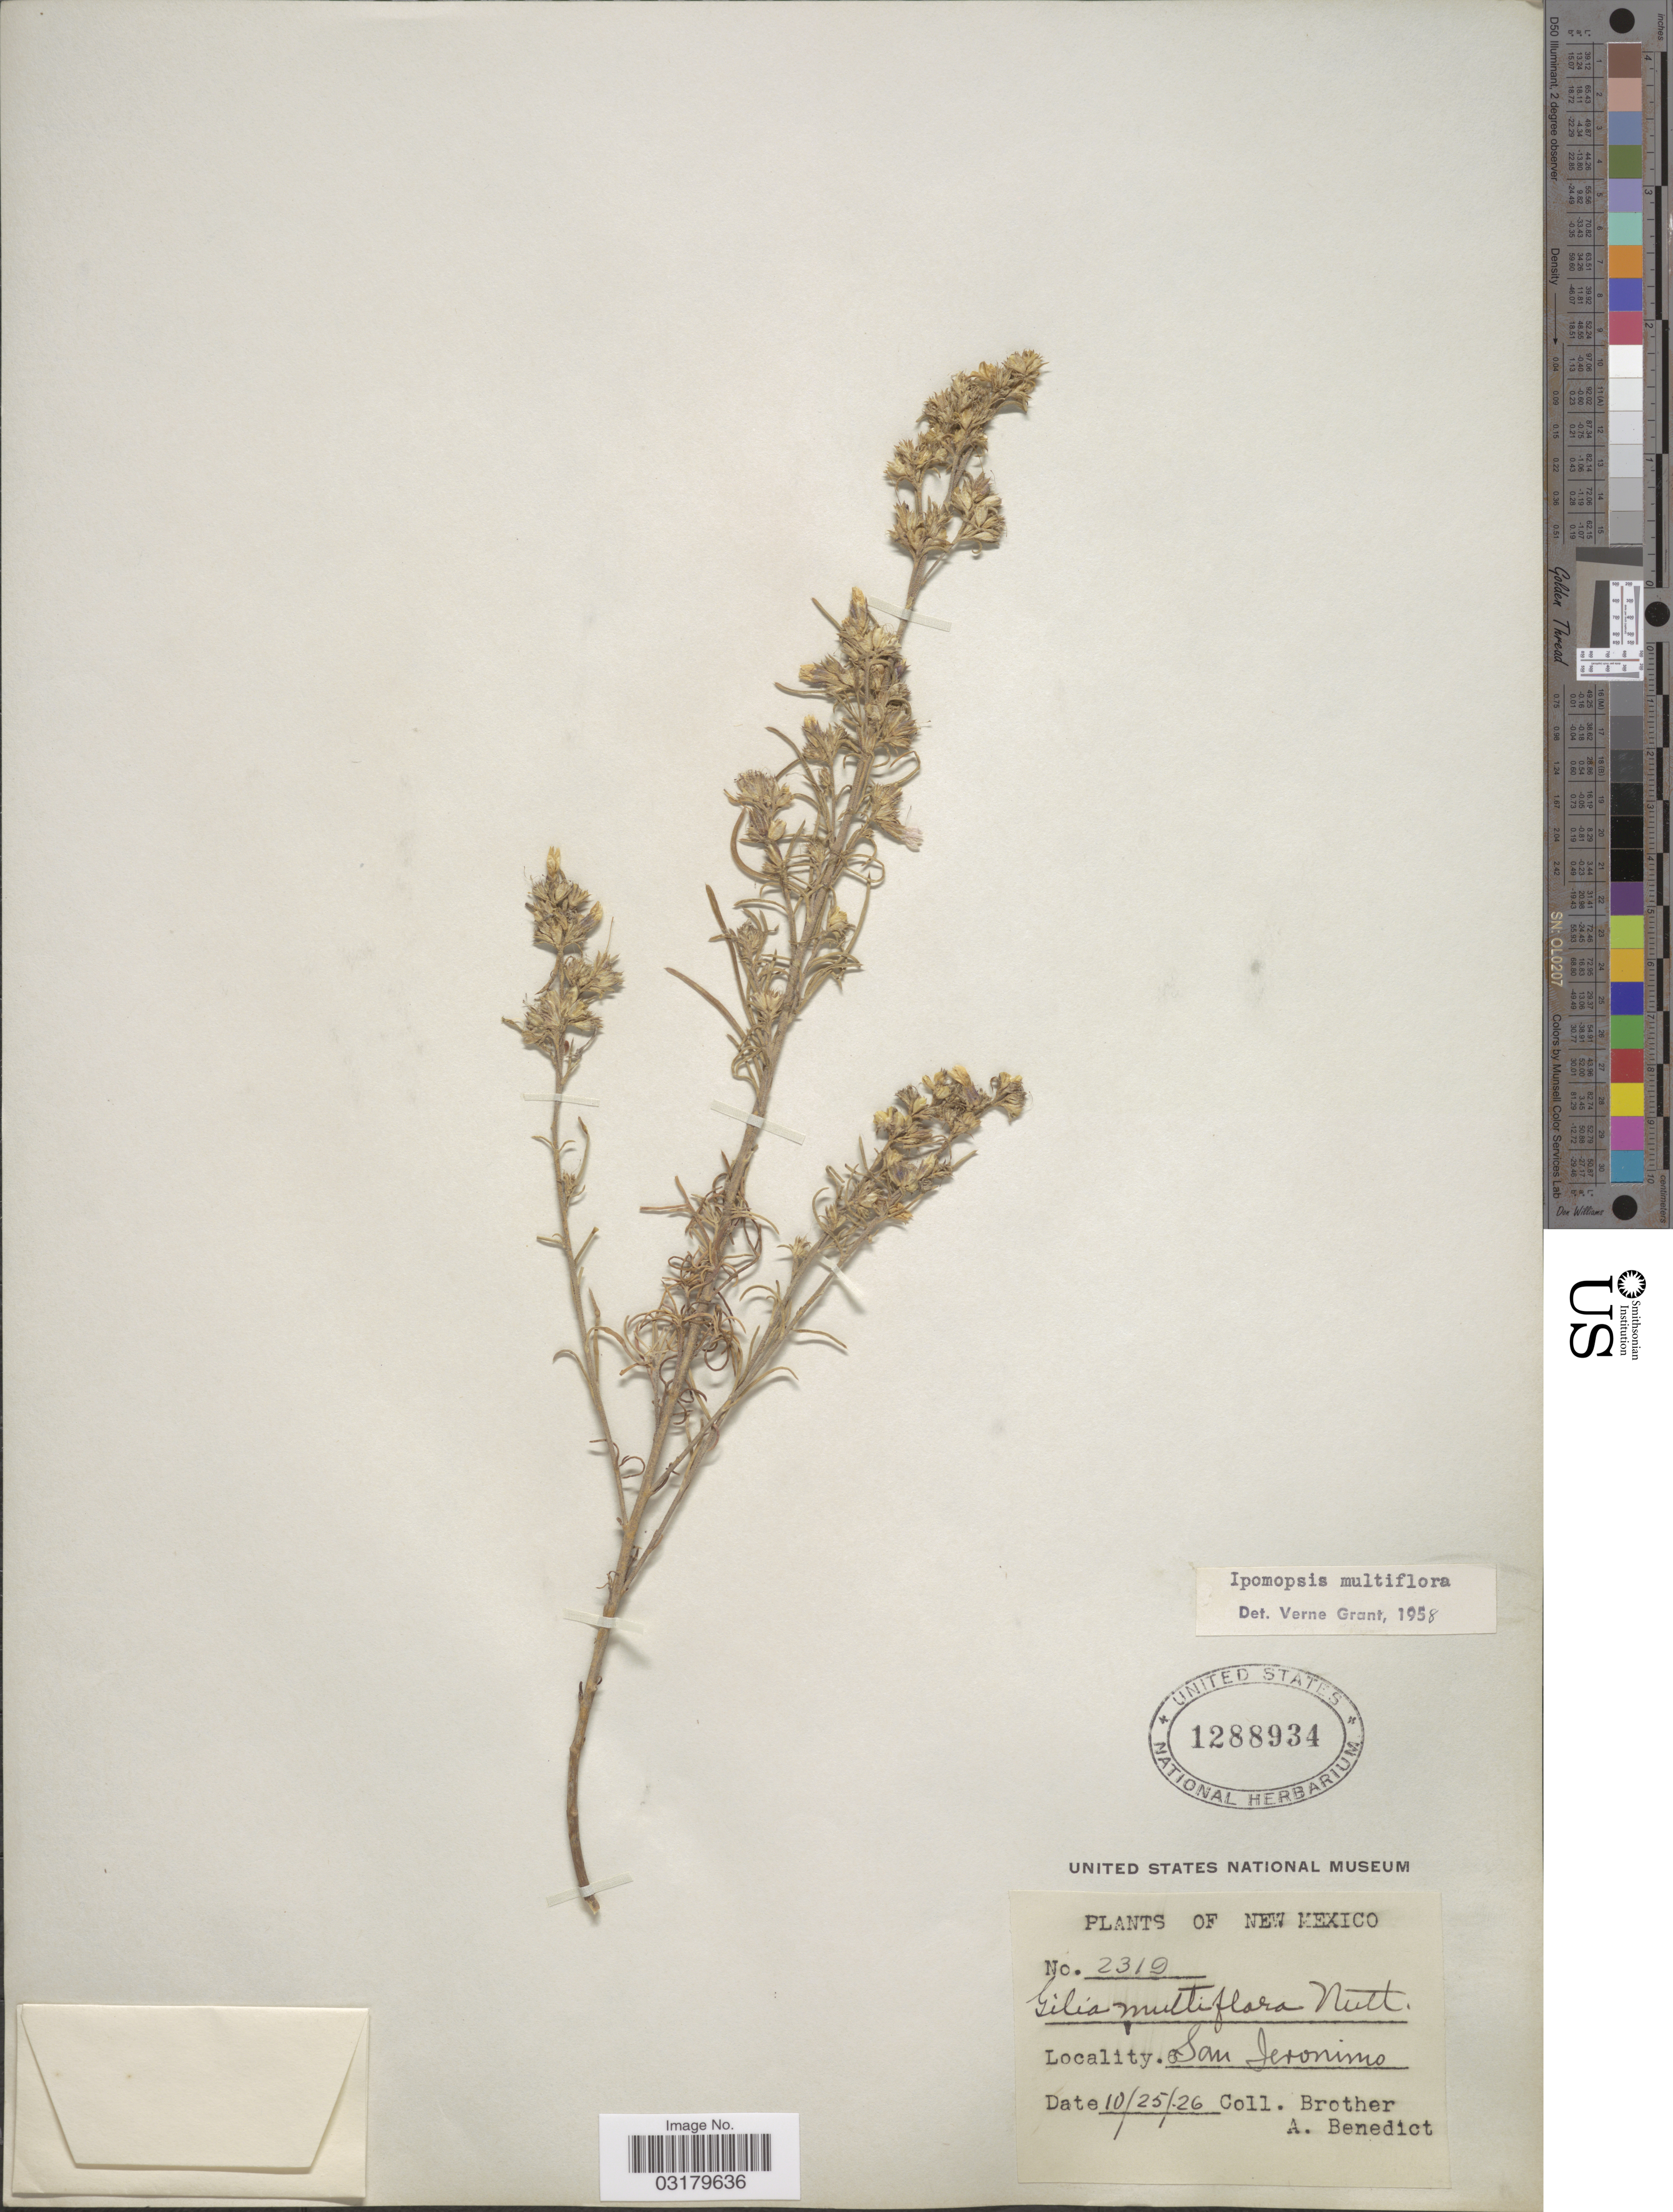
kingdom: Plantae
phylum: Tracheophyta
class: Magnoliopsida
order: Ericales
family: Polemoniaceae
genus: Ipomopsis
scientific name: Ipomopsis multiflora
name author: (Nutt.) V.E. Grant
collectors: Bro. Benedict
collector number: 2319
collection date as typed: Transcribed d/m/y: 25/10/26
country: United States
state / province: New Mexico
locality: San Jeronimo.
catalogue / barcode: US 1288934